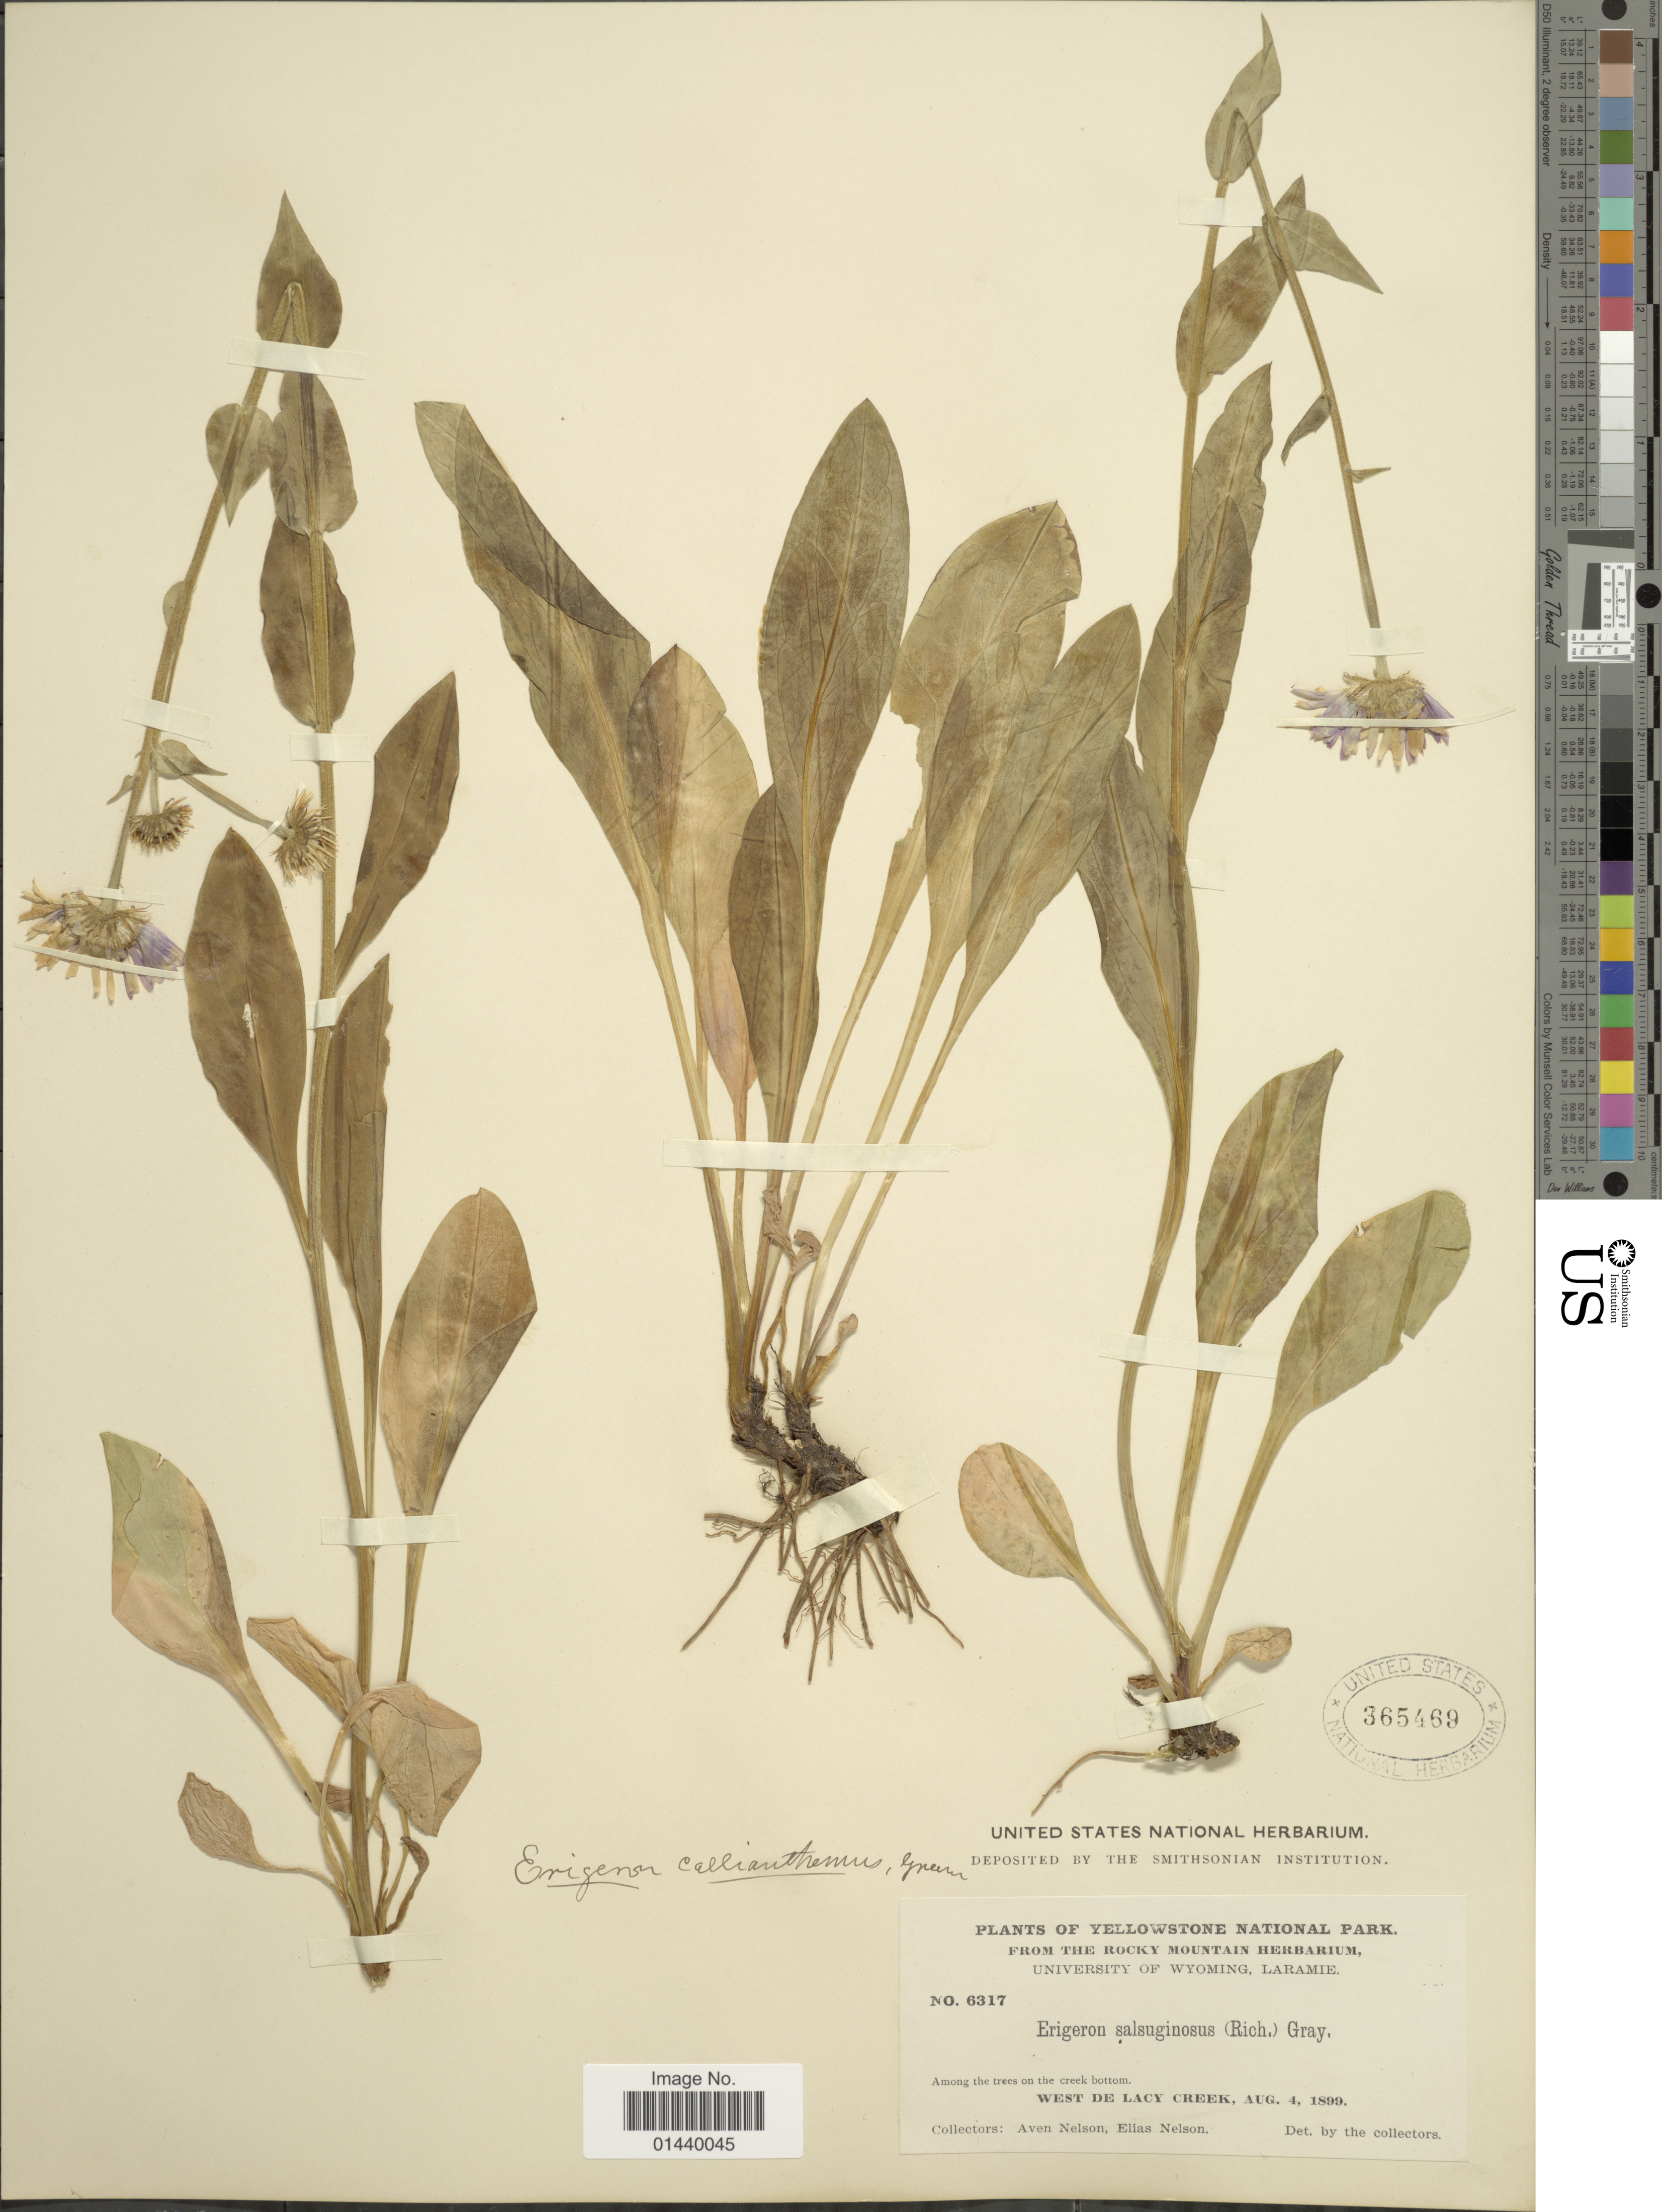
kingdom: Plantae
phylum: Tracheophyta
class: Magnoliopsida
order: Asterales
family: Asteraceae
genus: Erigeron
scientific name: Erigeron salsuginosus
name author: (Richardson ex R. Br.) A. Gray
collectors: A. Nelson & E. Nelson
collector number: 6317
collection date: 1899-08-04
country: United States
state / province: Wyoming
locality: Yellowstone National Park. Among the trees on the creek bottom. West De Lacy Creek.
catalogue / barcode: US 365469